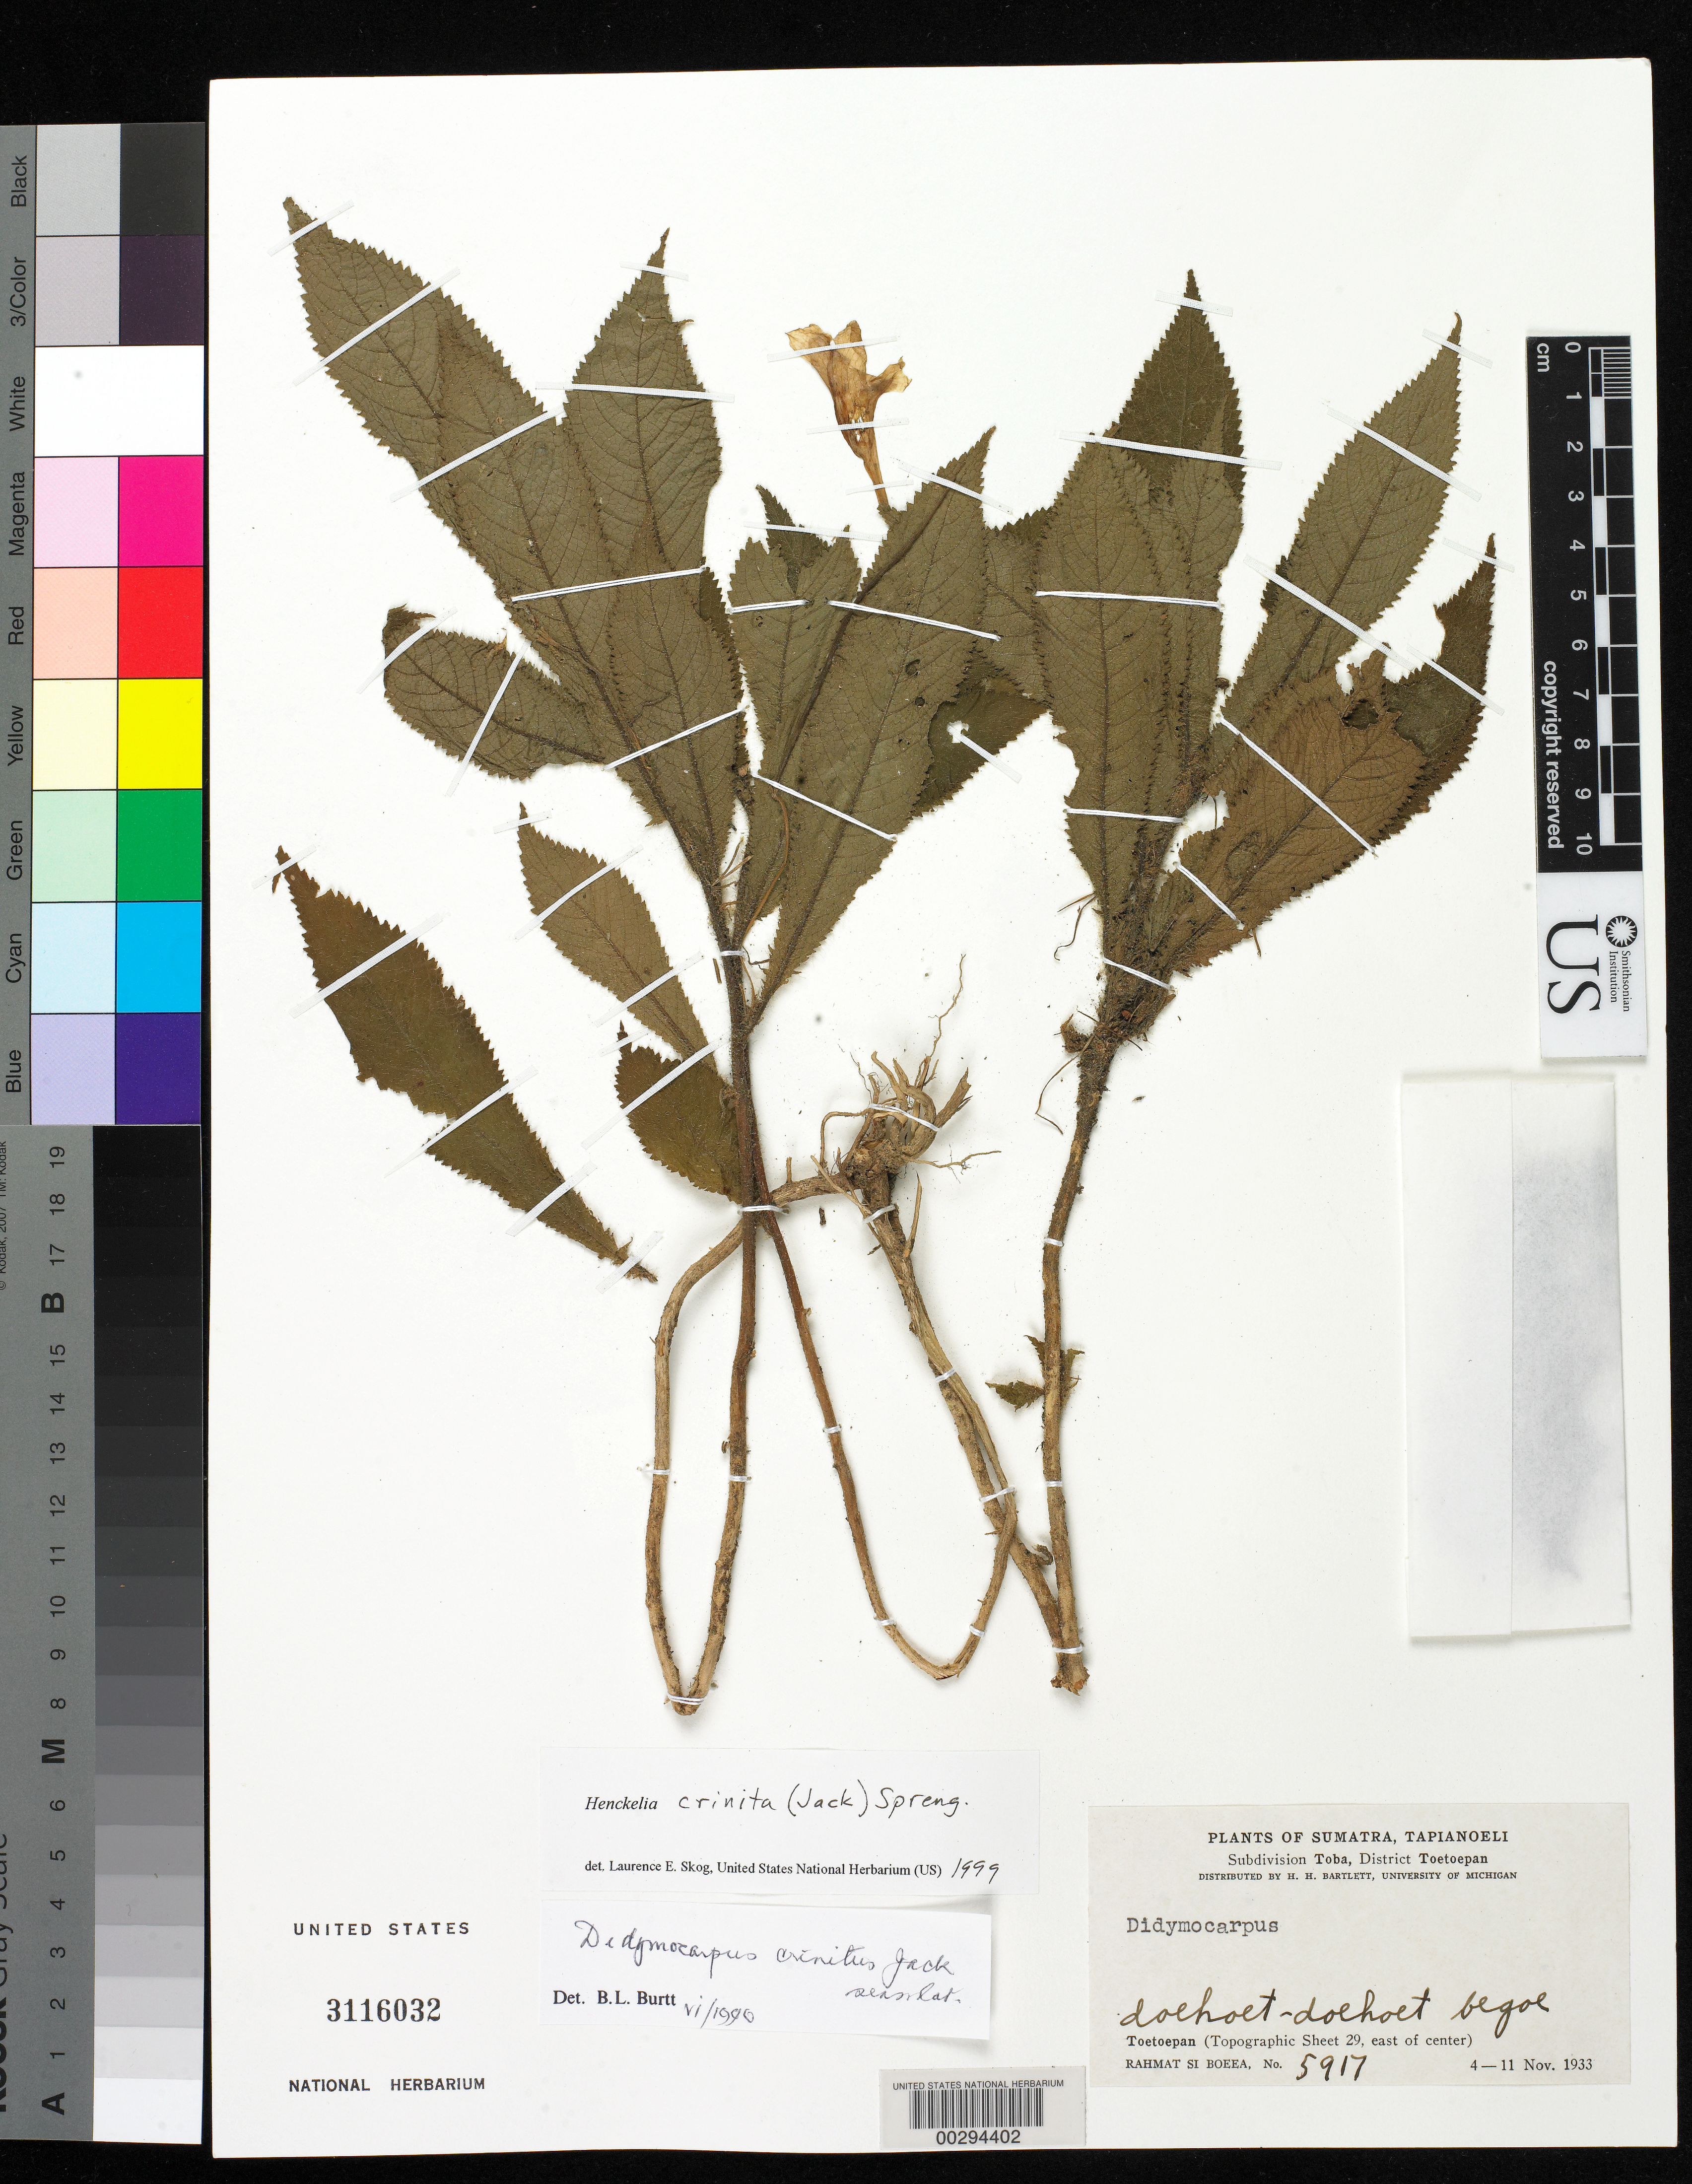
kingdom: Plantae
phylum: Tracheophyta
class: Magnoliopsida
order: Lamiales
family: Gesneriaceae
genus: Codonoboea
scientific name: Codonoboea crinita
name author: (Jack) C.L. Lim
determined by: Skog, Laurence E.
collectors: Rahmat Si Boeea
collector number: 5917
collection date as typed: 4-11 Nov 1933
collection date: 1933-11-04/1933-11-11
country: Indonesia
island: Sumatra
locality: Tapianoeli, subdiv toba, dist toetoepan, toetoepan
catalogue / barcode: US 3116032